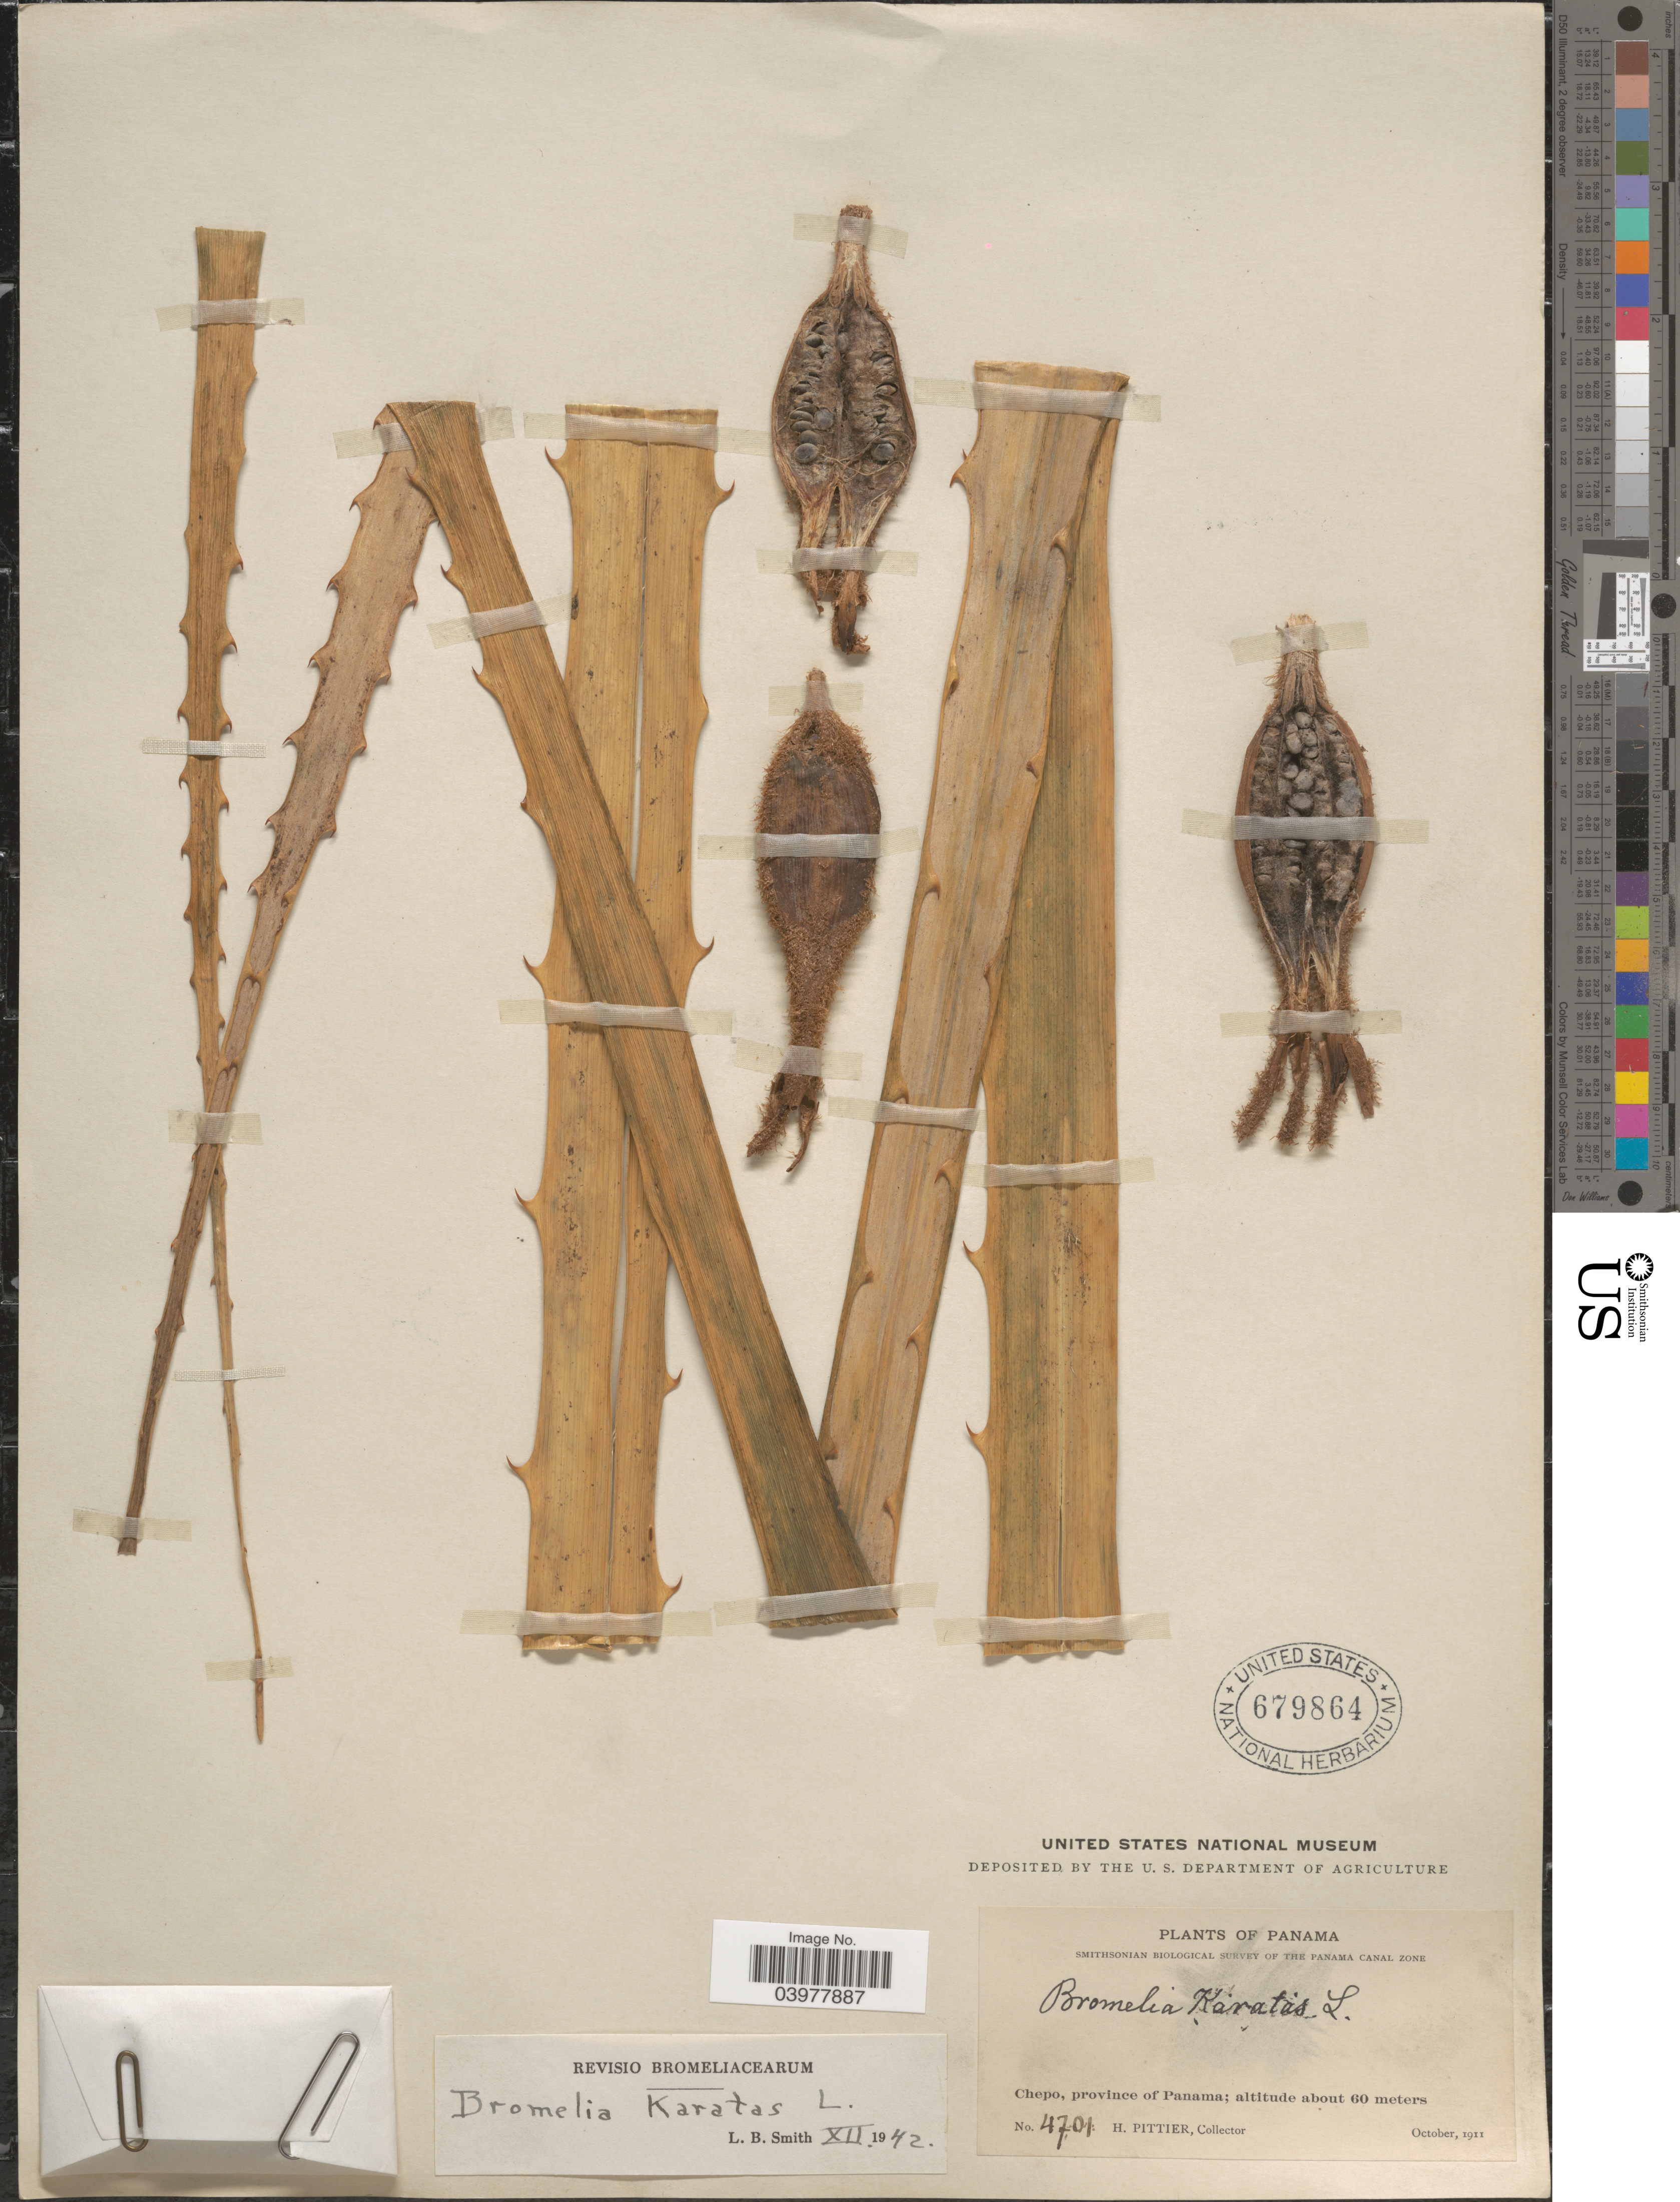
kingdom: Plantae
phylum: Tracheophyta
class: Liliopsida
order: Poales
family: Bromeliaceae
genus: Bromelia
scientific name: Bromelia karatas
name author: L.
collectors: H. F. Pittier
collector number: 4701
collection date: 1911-10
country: Panama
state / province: Panamá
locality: Chepo.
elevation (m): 60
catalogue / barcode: US 679864